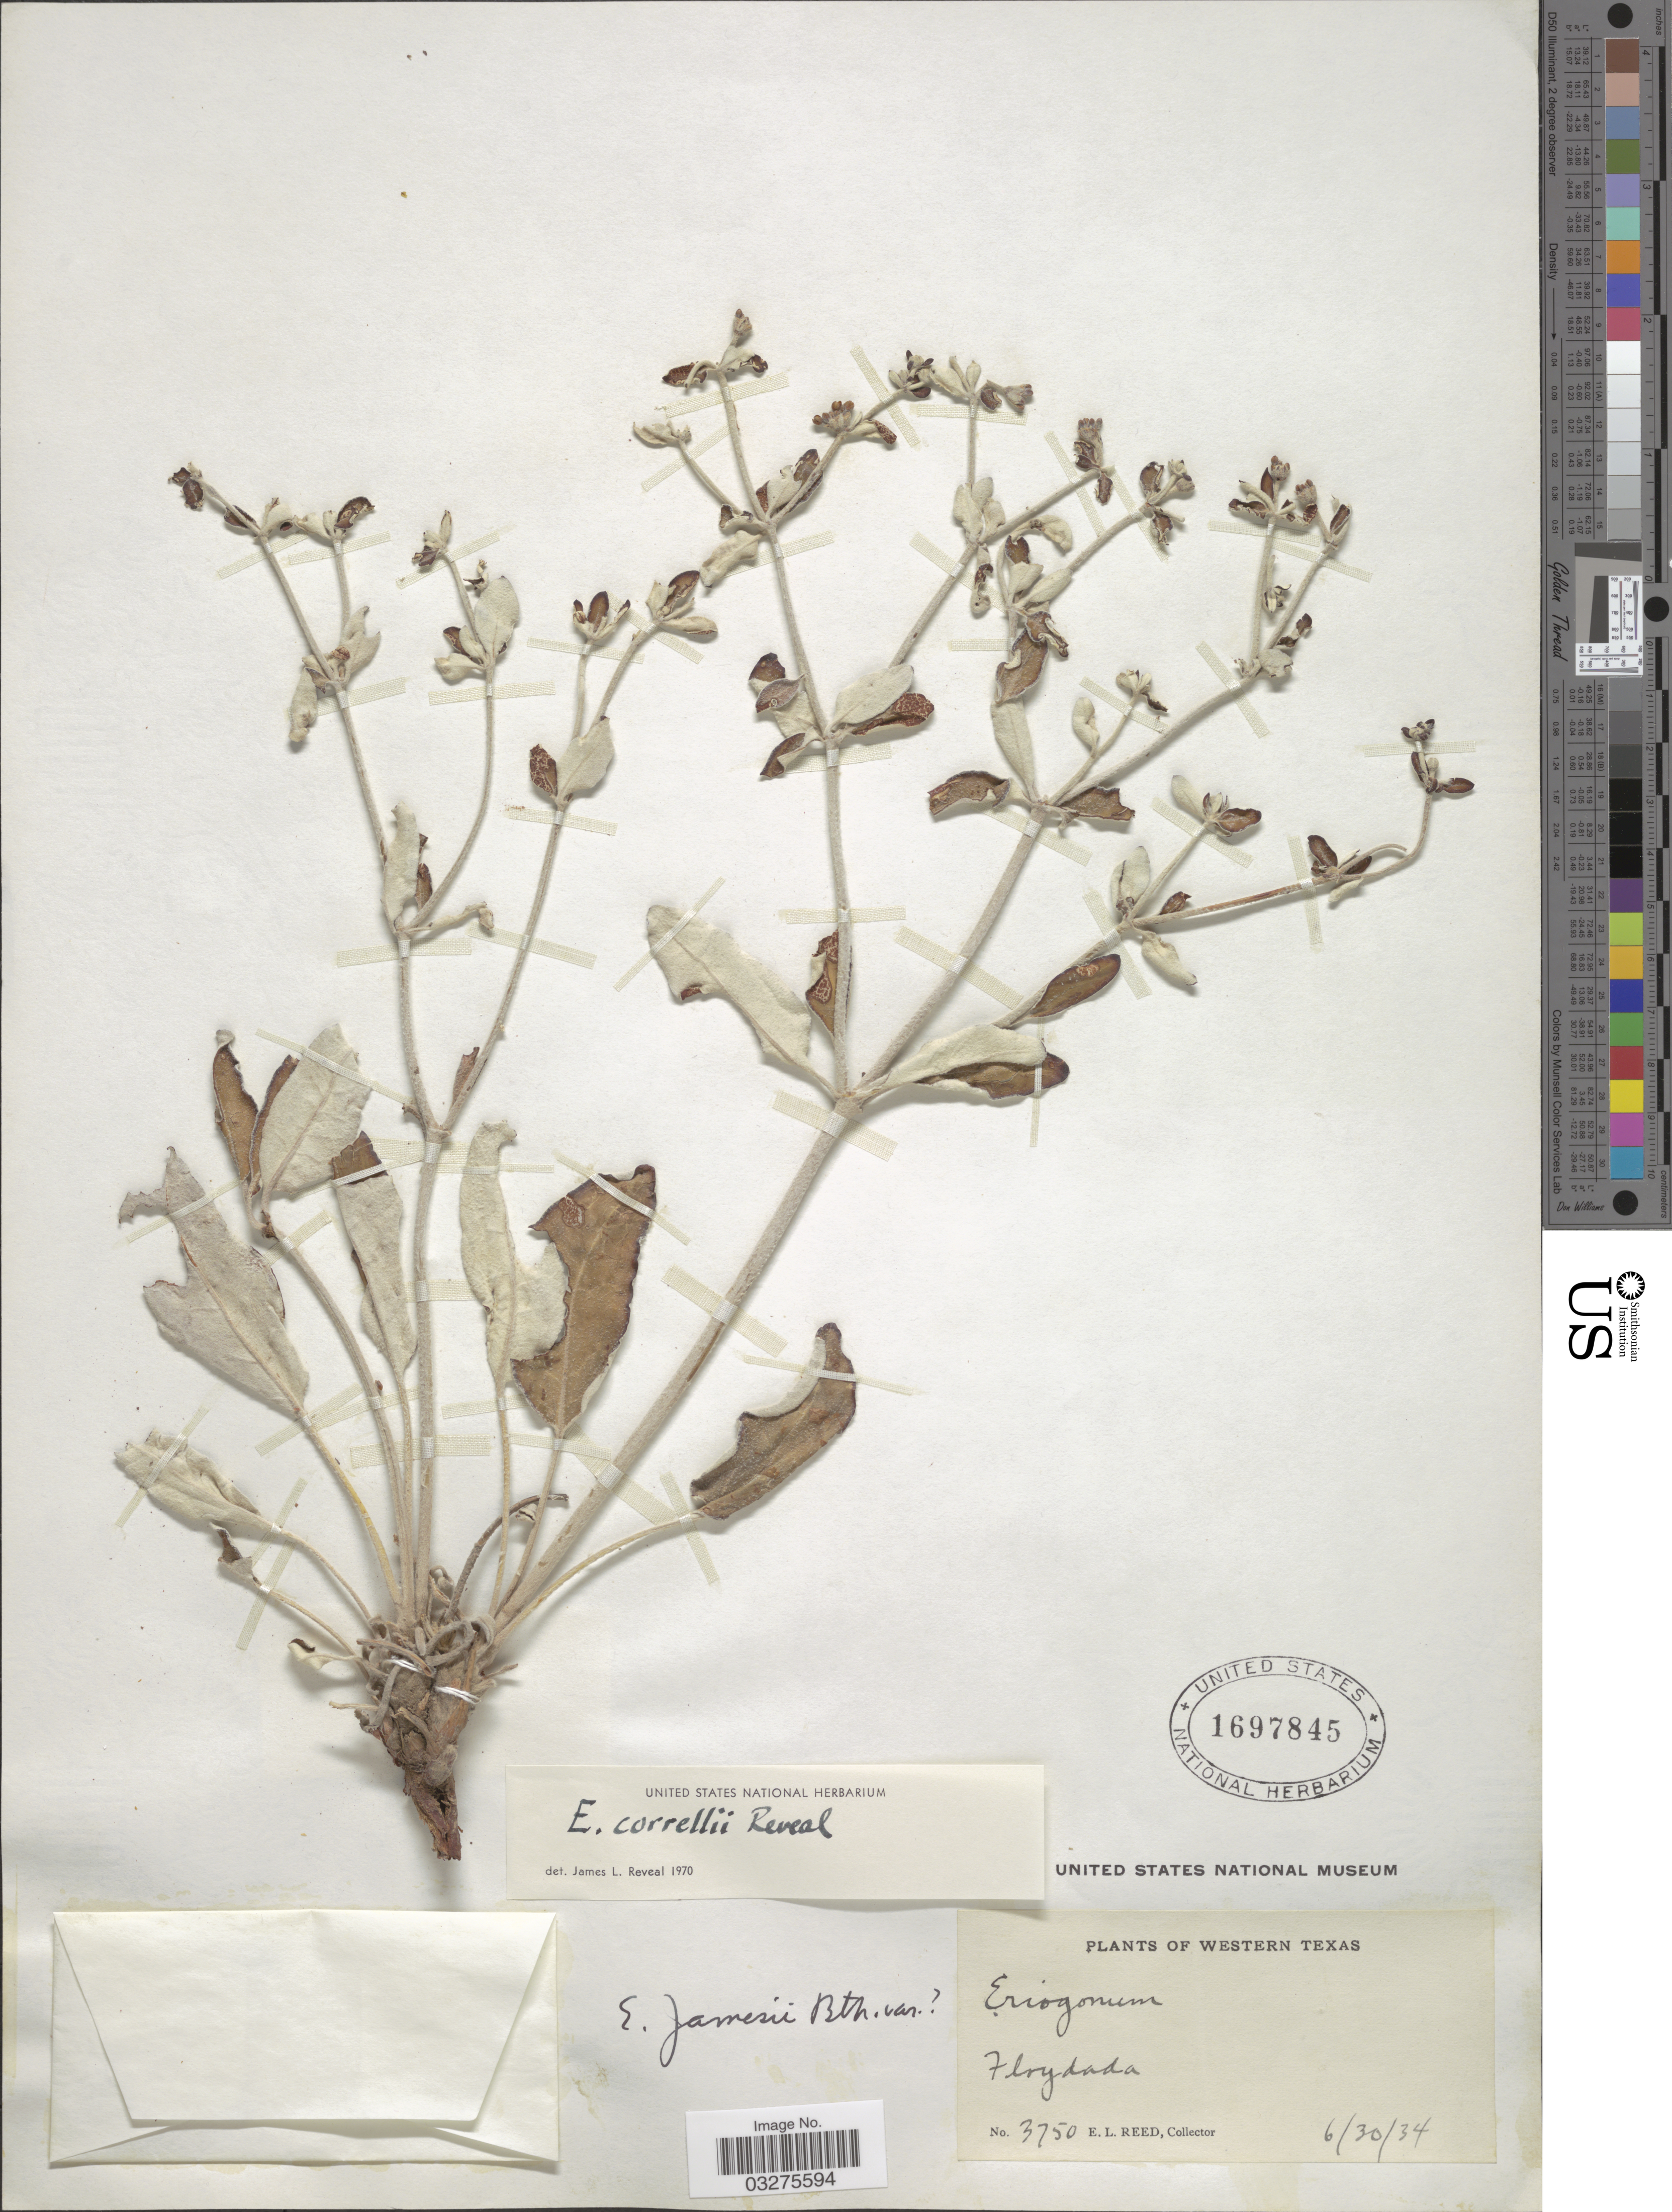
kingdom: Plantae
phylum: Tracheophyta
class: Magnoliopsida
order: Caryophyllales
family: Polygonaceae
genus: Eriogonum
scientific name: Eriogonum correllii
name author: Reveal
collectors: E. Reed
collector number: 3750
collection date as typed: Transcribed d/m/y: 30/6/34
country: United States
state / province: Texas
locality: Western Texas. Floydada.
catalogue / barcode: US 1697845